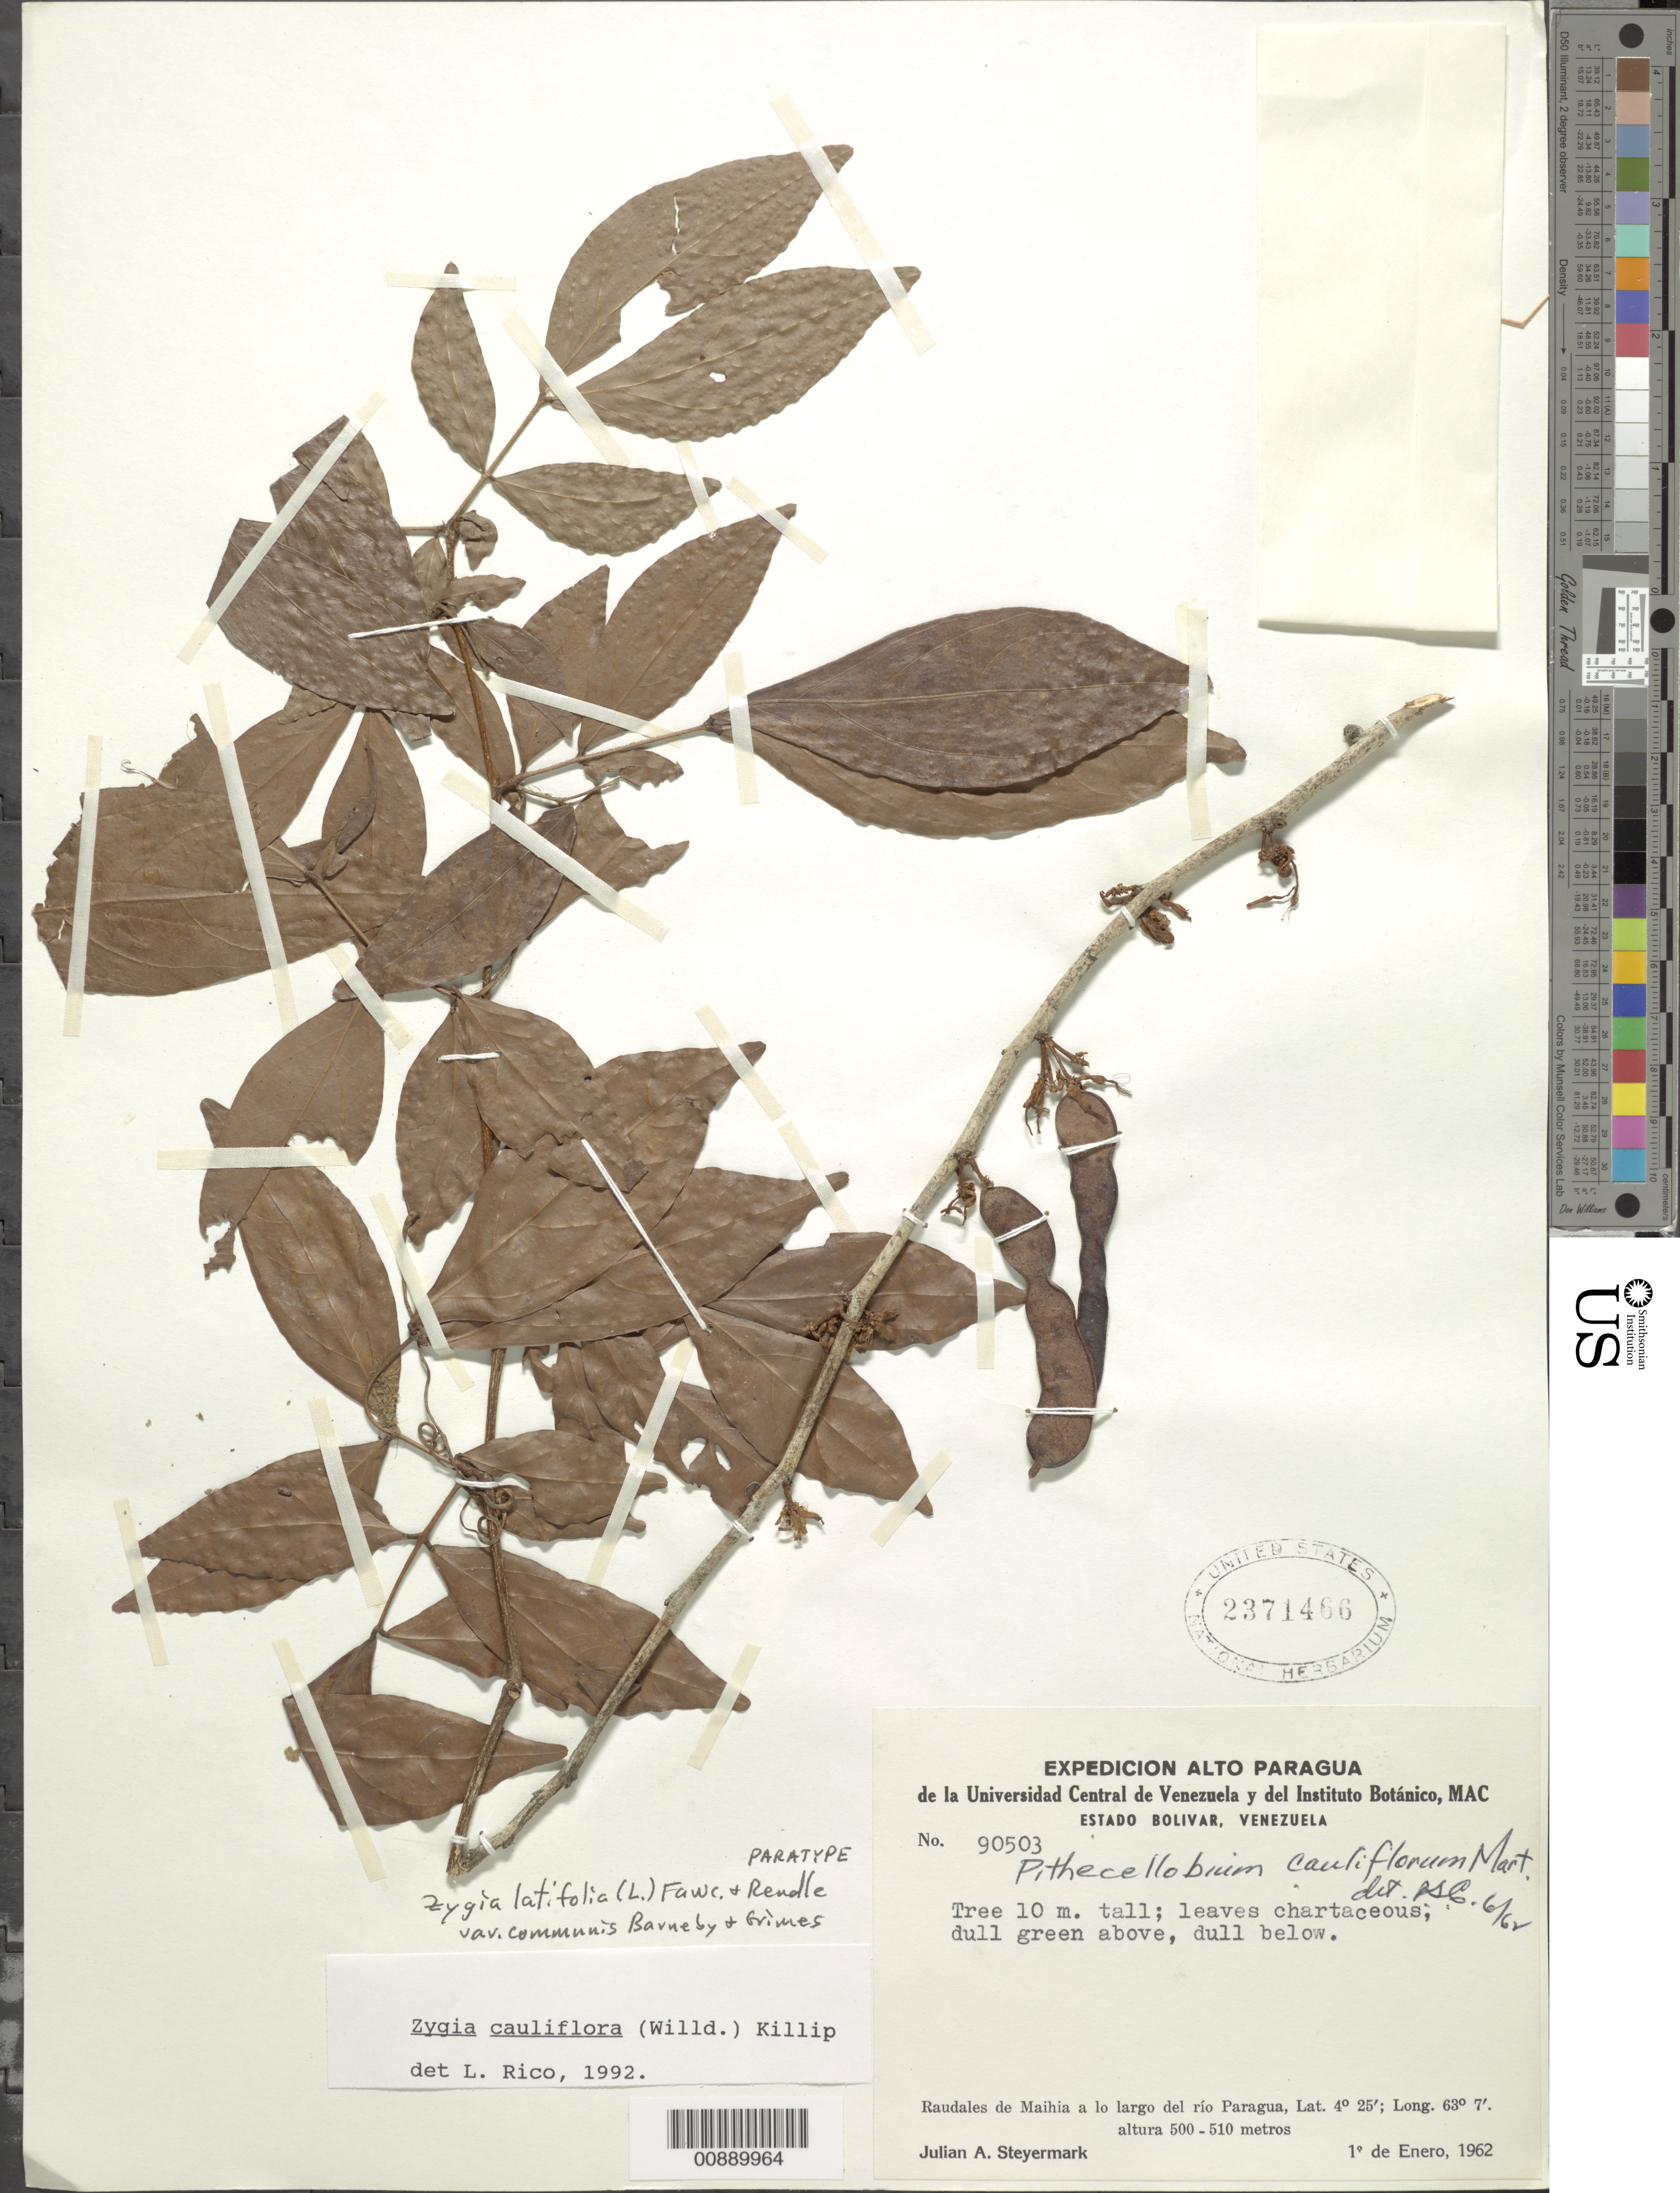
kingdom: Plantae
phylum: Tracheophyta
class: Magnoliopsida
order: Fabales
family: Fabaceae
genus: Zygia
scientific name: Zygia cauliflora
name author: (Willd.) Killip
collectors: J. Steyermark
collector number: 90503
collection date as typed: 1-Jan-62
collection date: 1962-01-01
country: Venezuela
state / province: Bolívar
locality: Raudales de Maihia, Rió Paragua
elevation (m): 500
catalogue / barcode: US 2371466